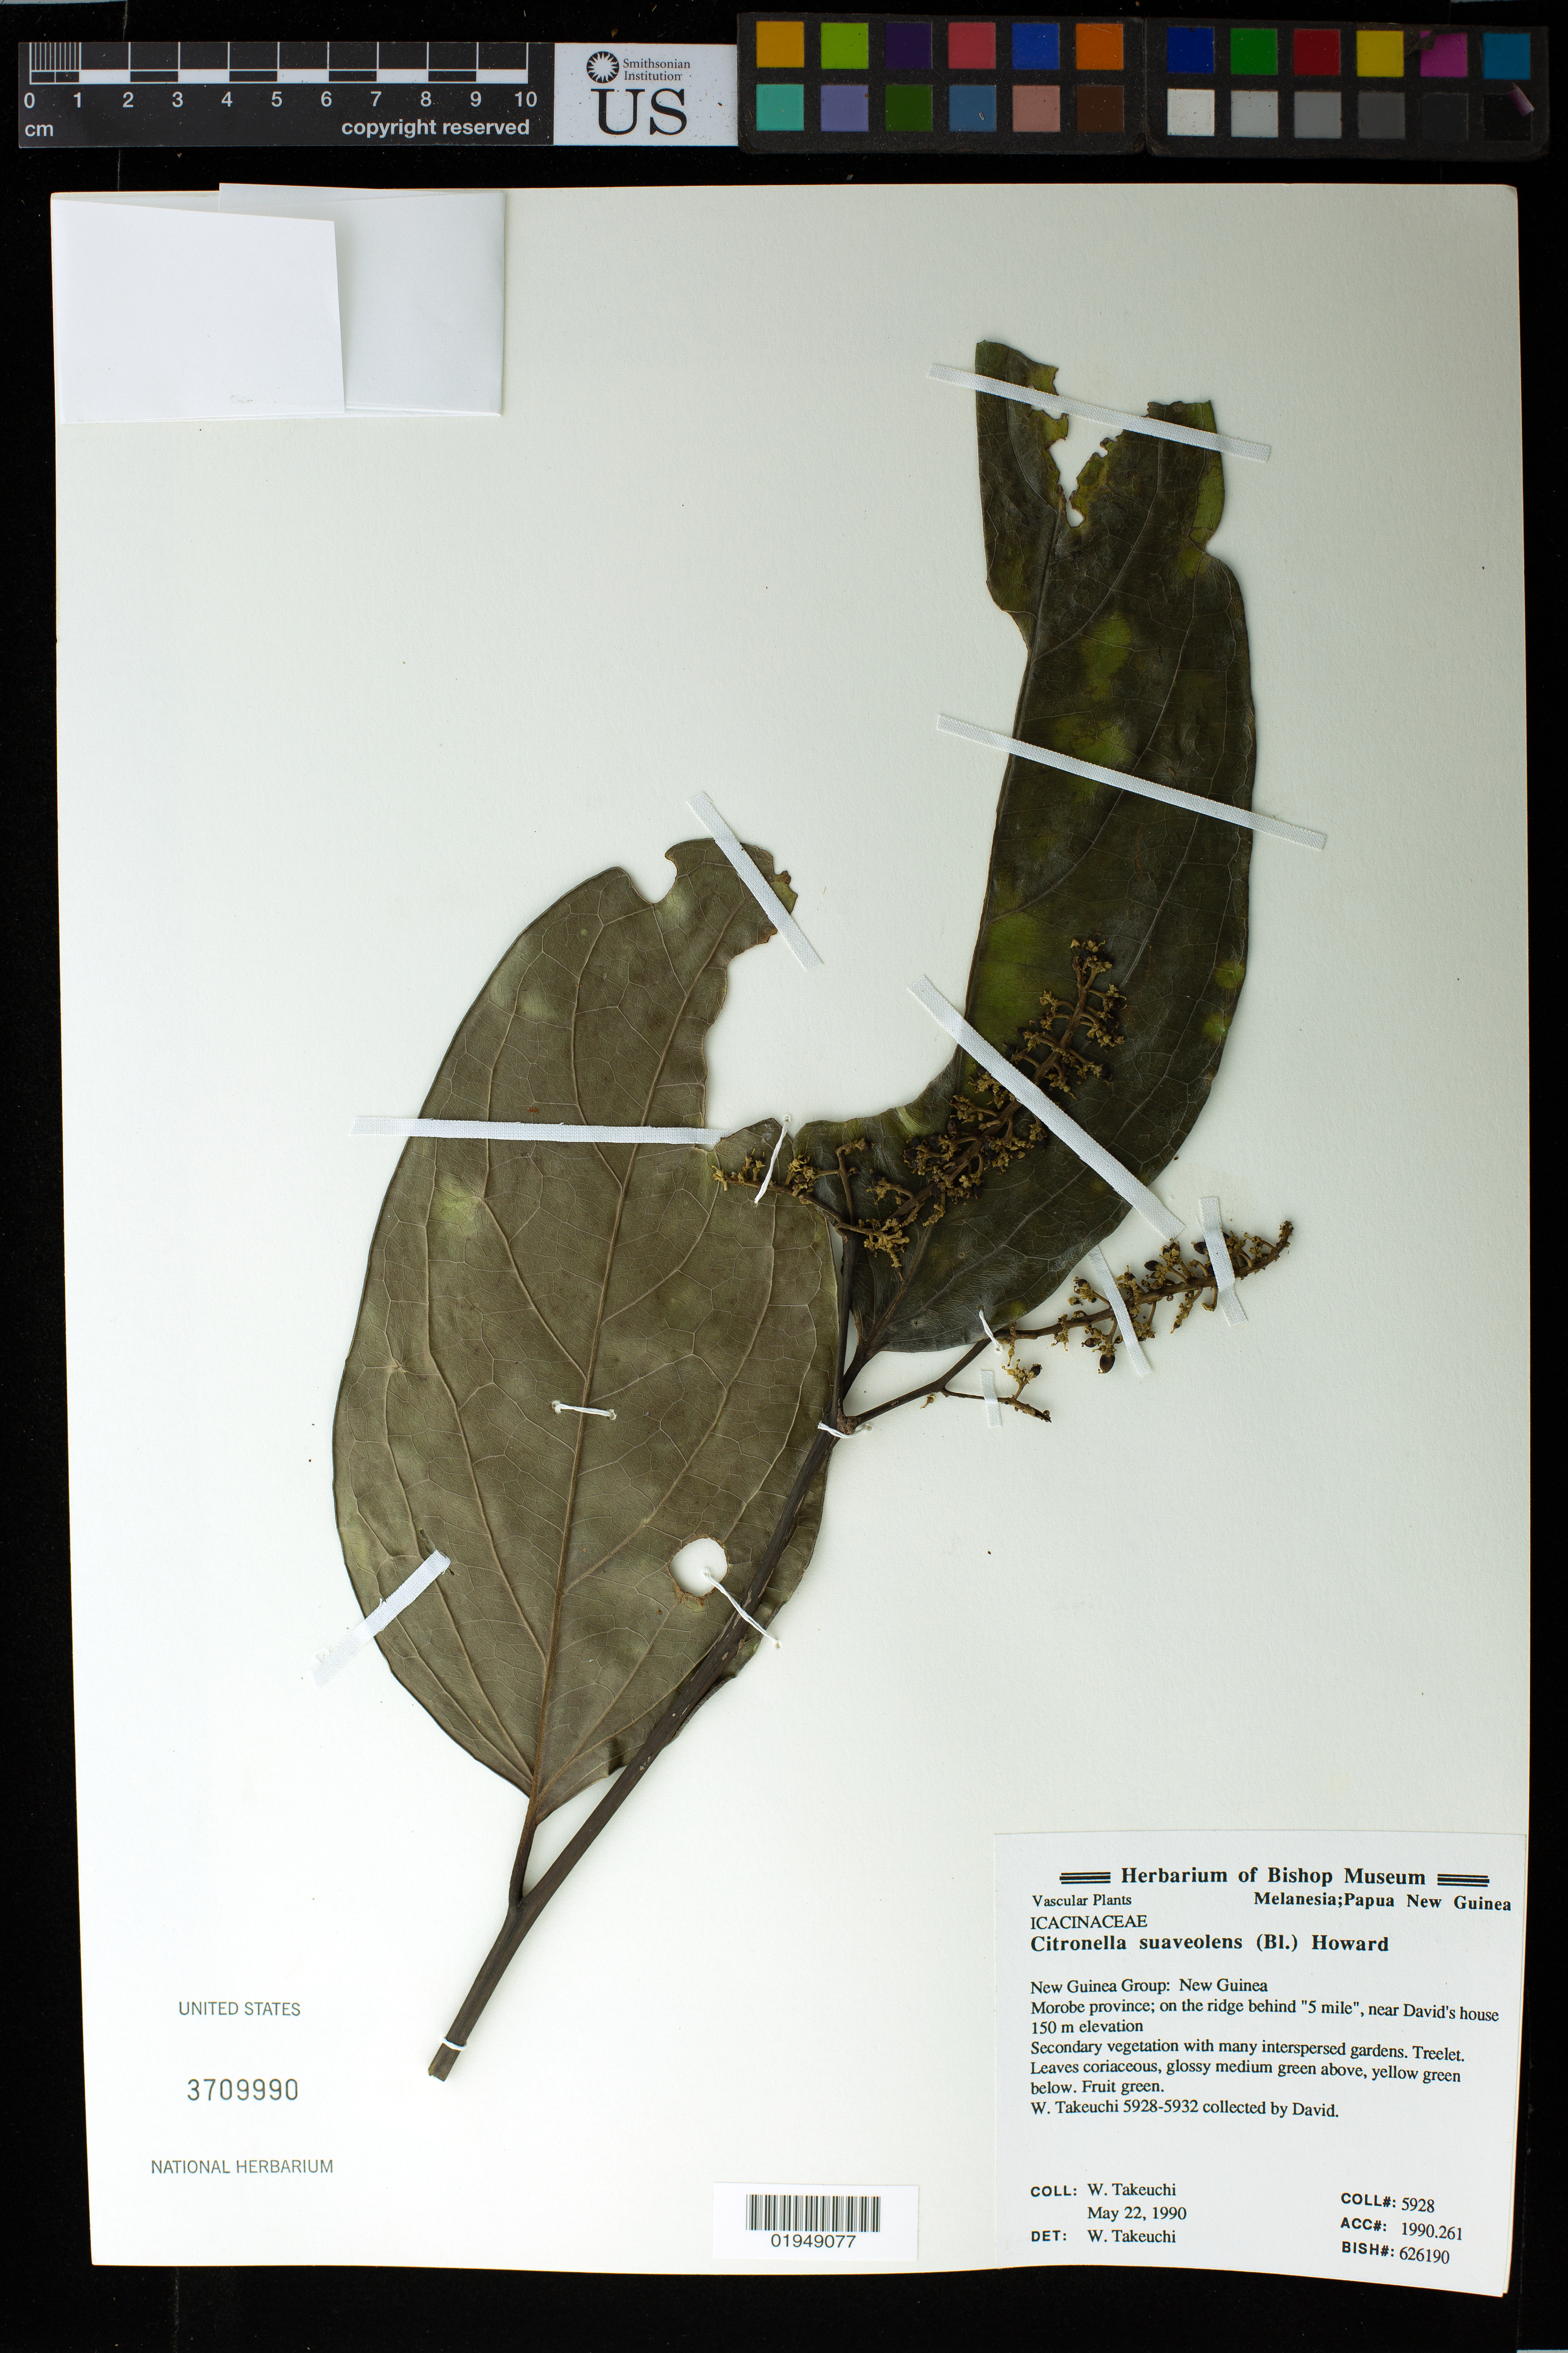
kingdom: Plantae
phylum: Tracheophyta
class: Magnoliopsida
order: Cardiopteridales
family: Cardiopteridaceae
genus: Citronella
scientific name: Citronella suaveolens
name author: (Blume) R.A. Howard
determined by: Takeuchi, W.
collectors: W. Takeuchi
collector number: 5928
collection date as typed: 22 May 1990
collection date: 1990-05-22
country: Papua New Guinea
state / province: Morobe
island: New Guinea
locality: Morobe Province; on the ridge behind "5 mile", near David's house 150 m elevation.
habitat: Secondary vegetation with many interspersed gardens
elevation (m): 150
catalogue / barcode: US 3709990